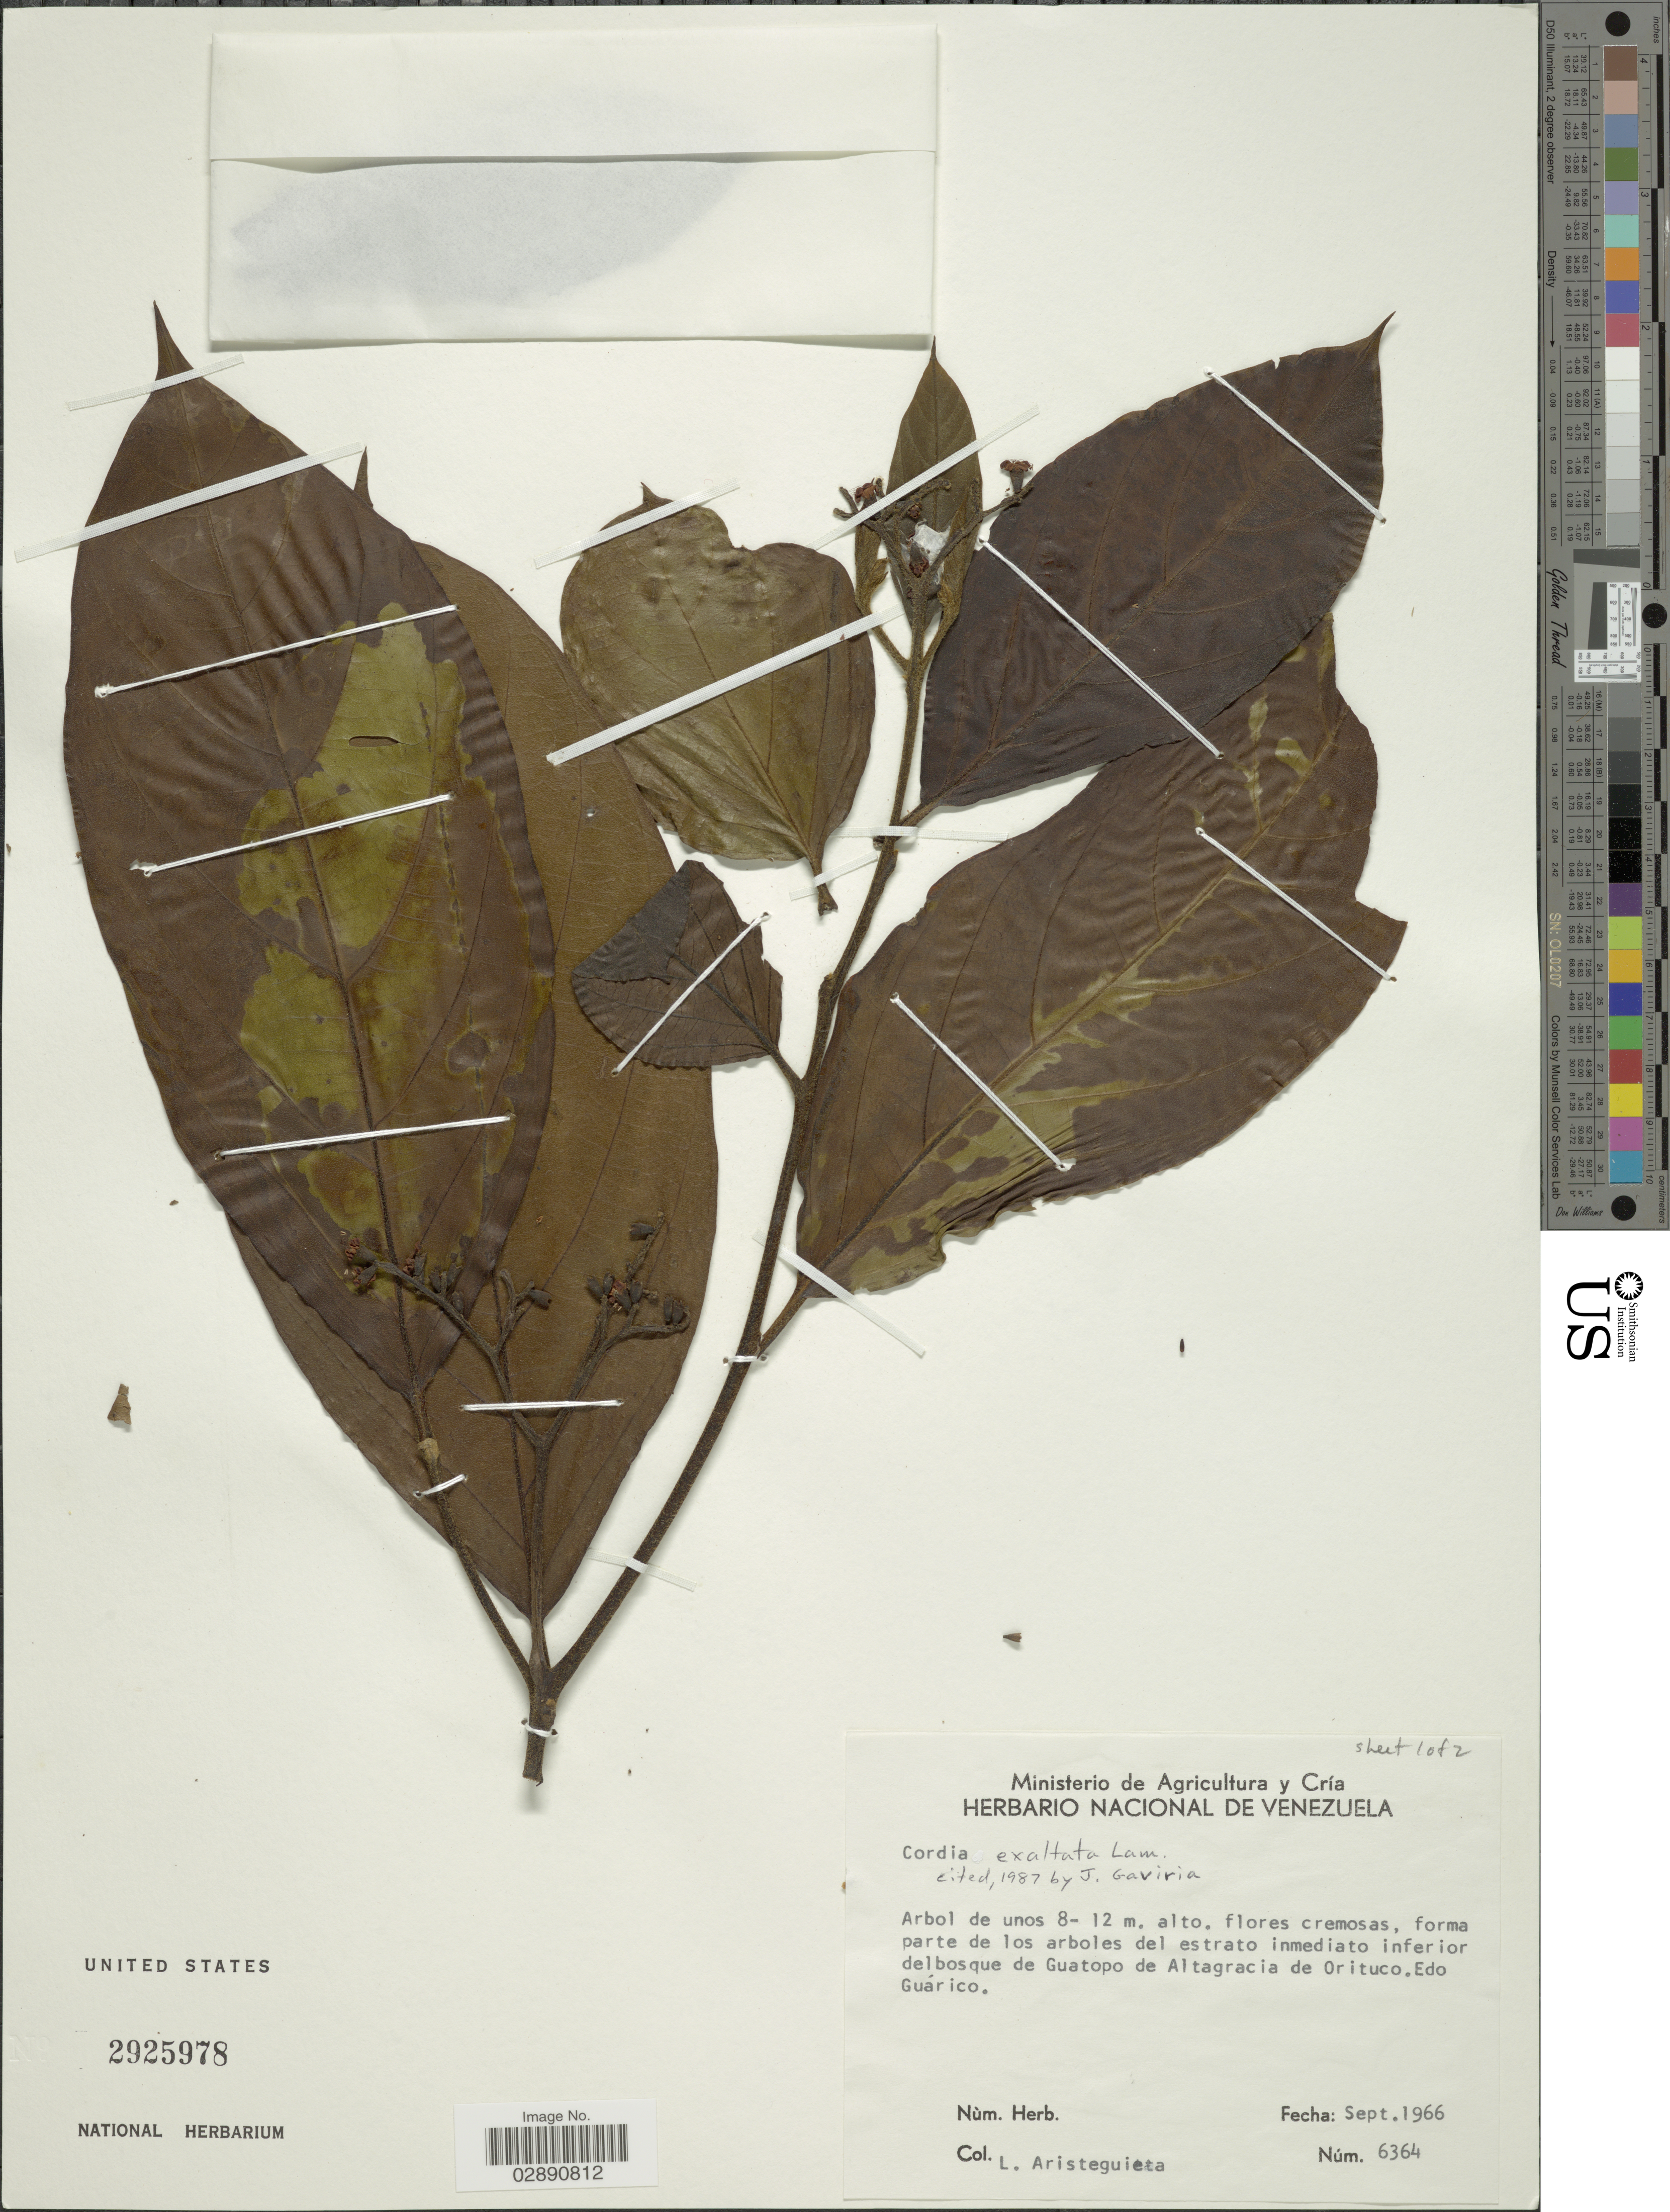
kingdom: Plantae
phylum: Tracheophyta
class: Magnoliopsida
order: Boraginales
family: Cordiaceae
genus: Cordia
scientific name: Cordia exaltata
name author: Lam.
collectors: L. Aristeguieta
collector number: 6364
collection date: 1966-09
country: Venezuela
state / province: Guárico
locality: Bosque de Guatopo de Altagracia de Orituco.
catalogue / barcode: US 2925978